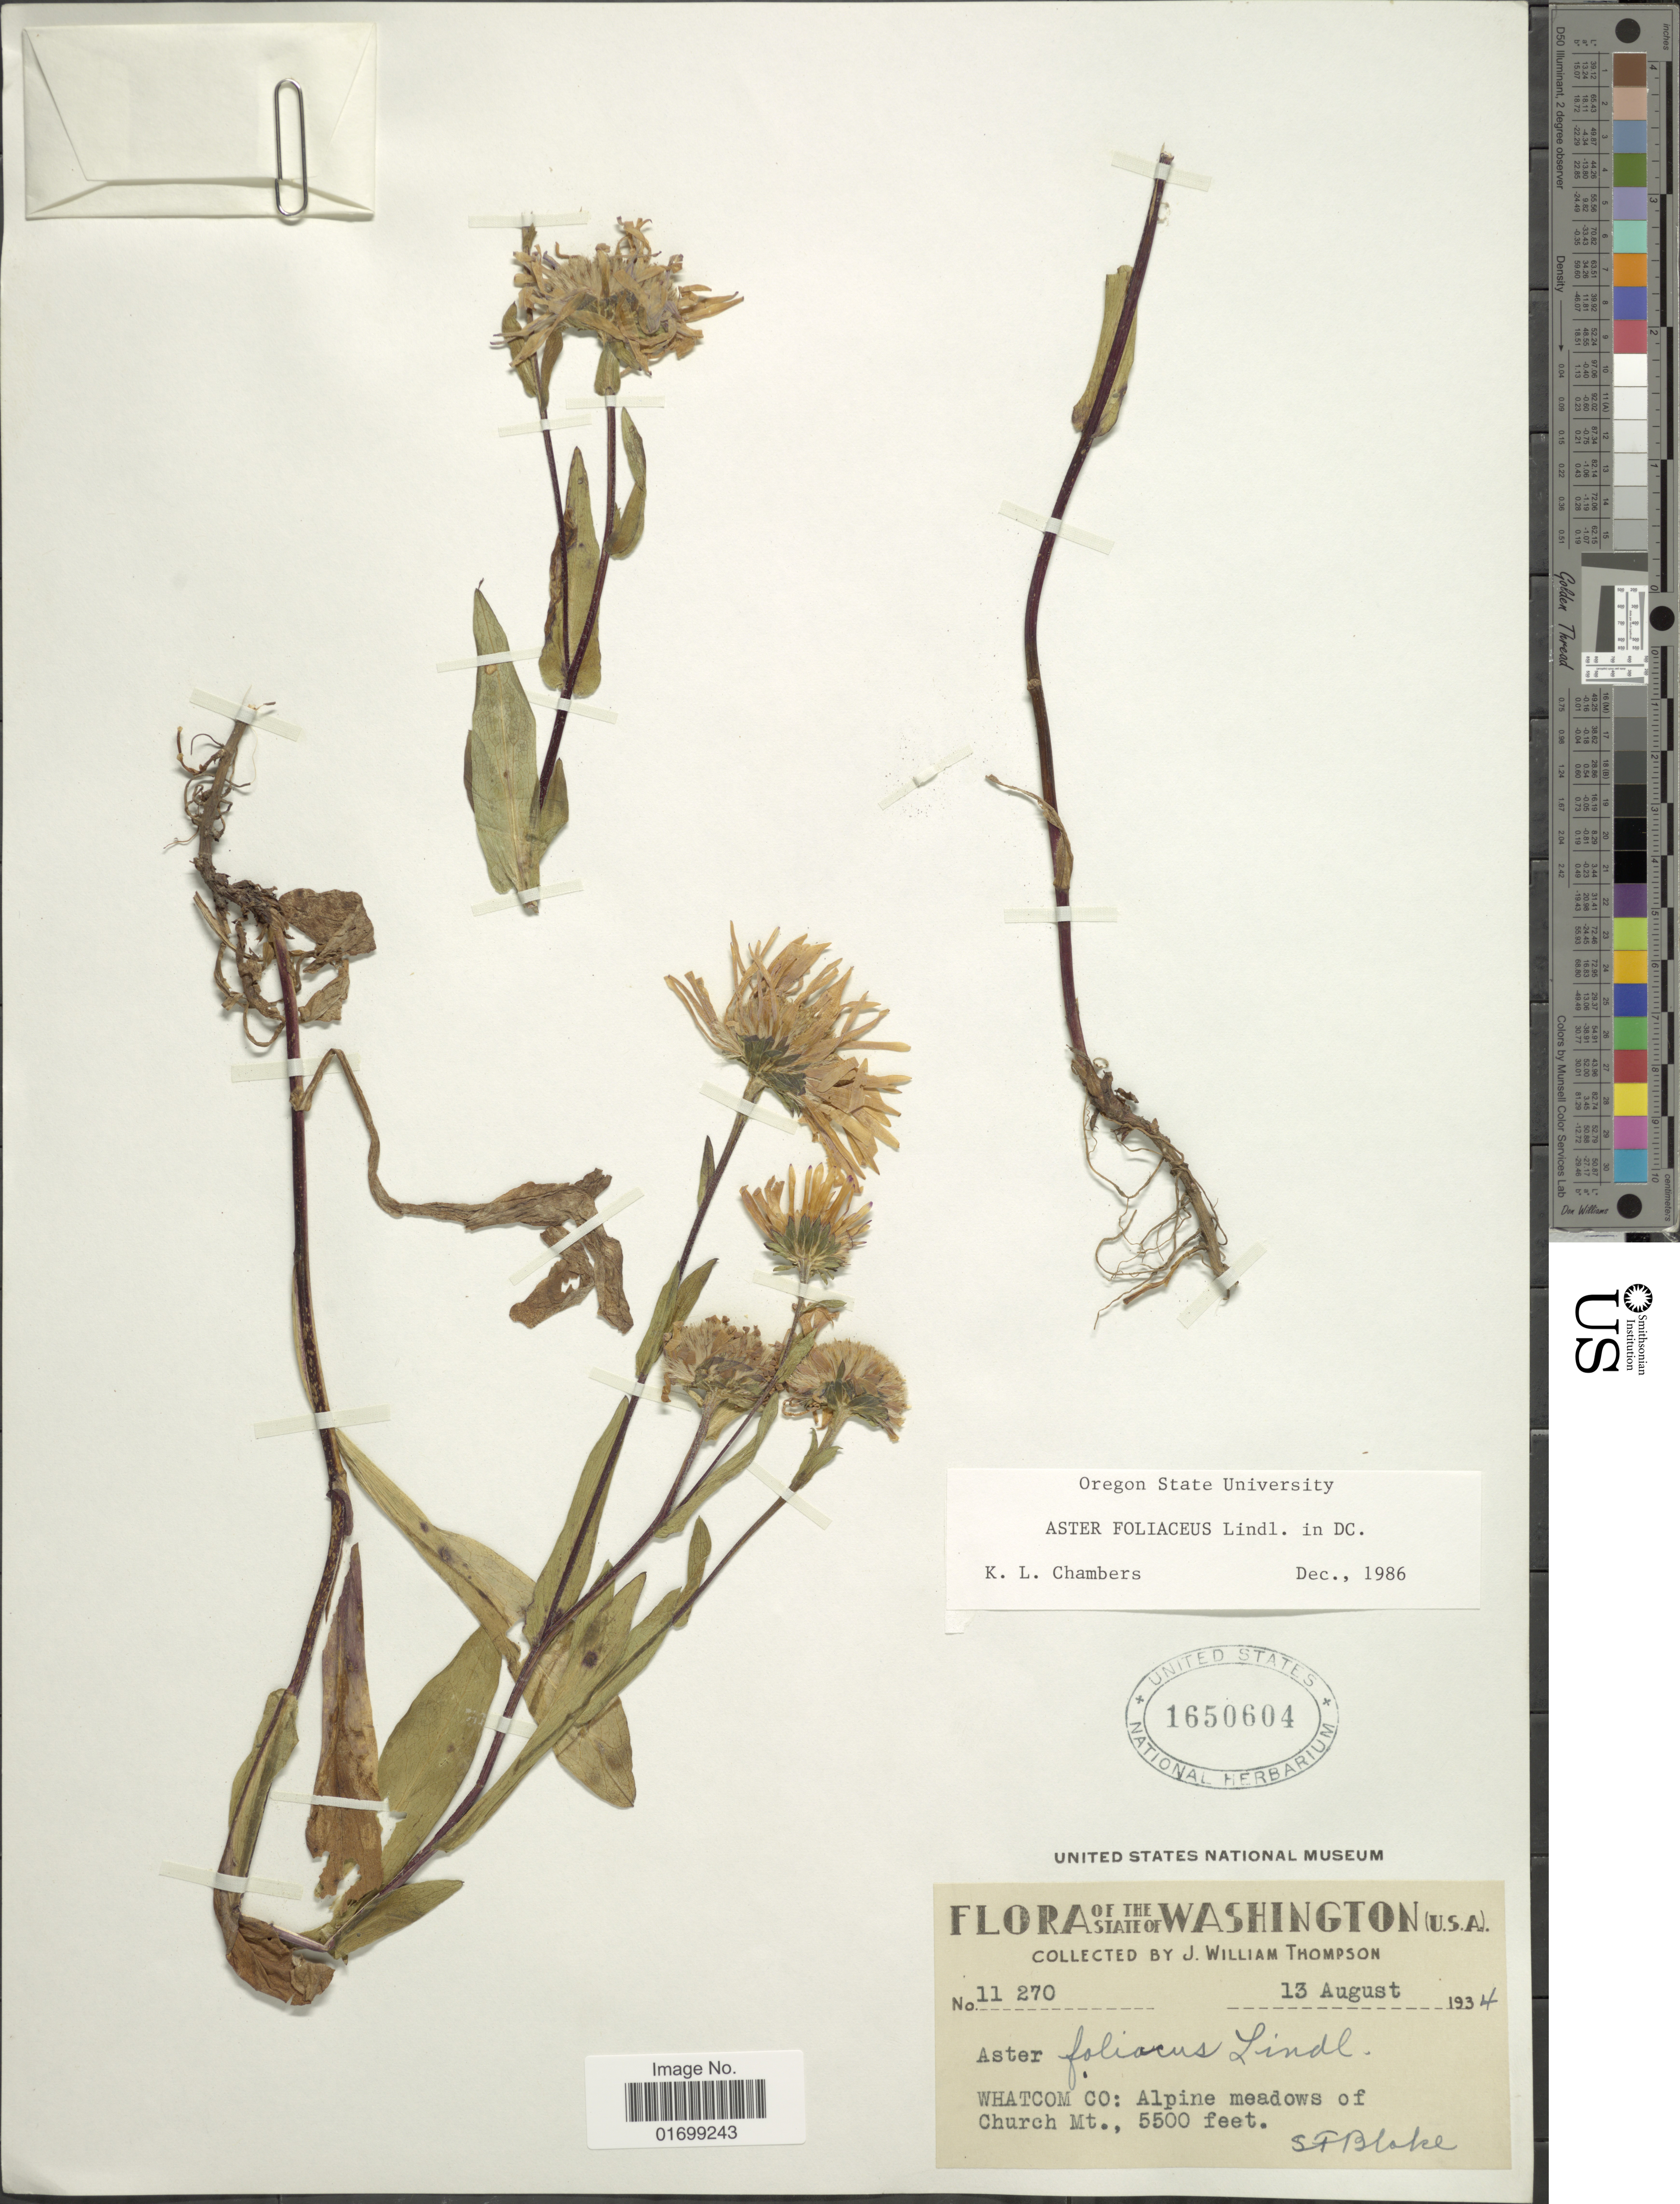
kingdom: Plantae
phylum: Tracheophyta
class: Magnoliopsida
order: Asterales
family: Asteraceae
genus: Symphyotrichum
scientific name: Symphyotrichum foliaceum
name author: (Lindl. ex DC.) G.L. Nesom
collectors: J. W. Thompson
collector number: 11270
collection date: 1934-08-13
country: United States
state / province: Washington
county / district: Whitman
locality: Whatcom Co: Alpine meadows of Church Mt.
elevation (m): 1676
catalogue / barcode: US 1650604